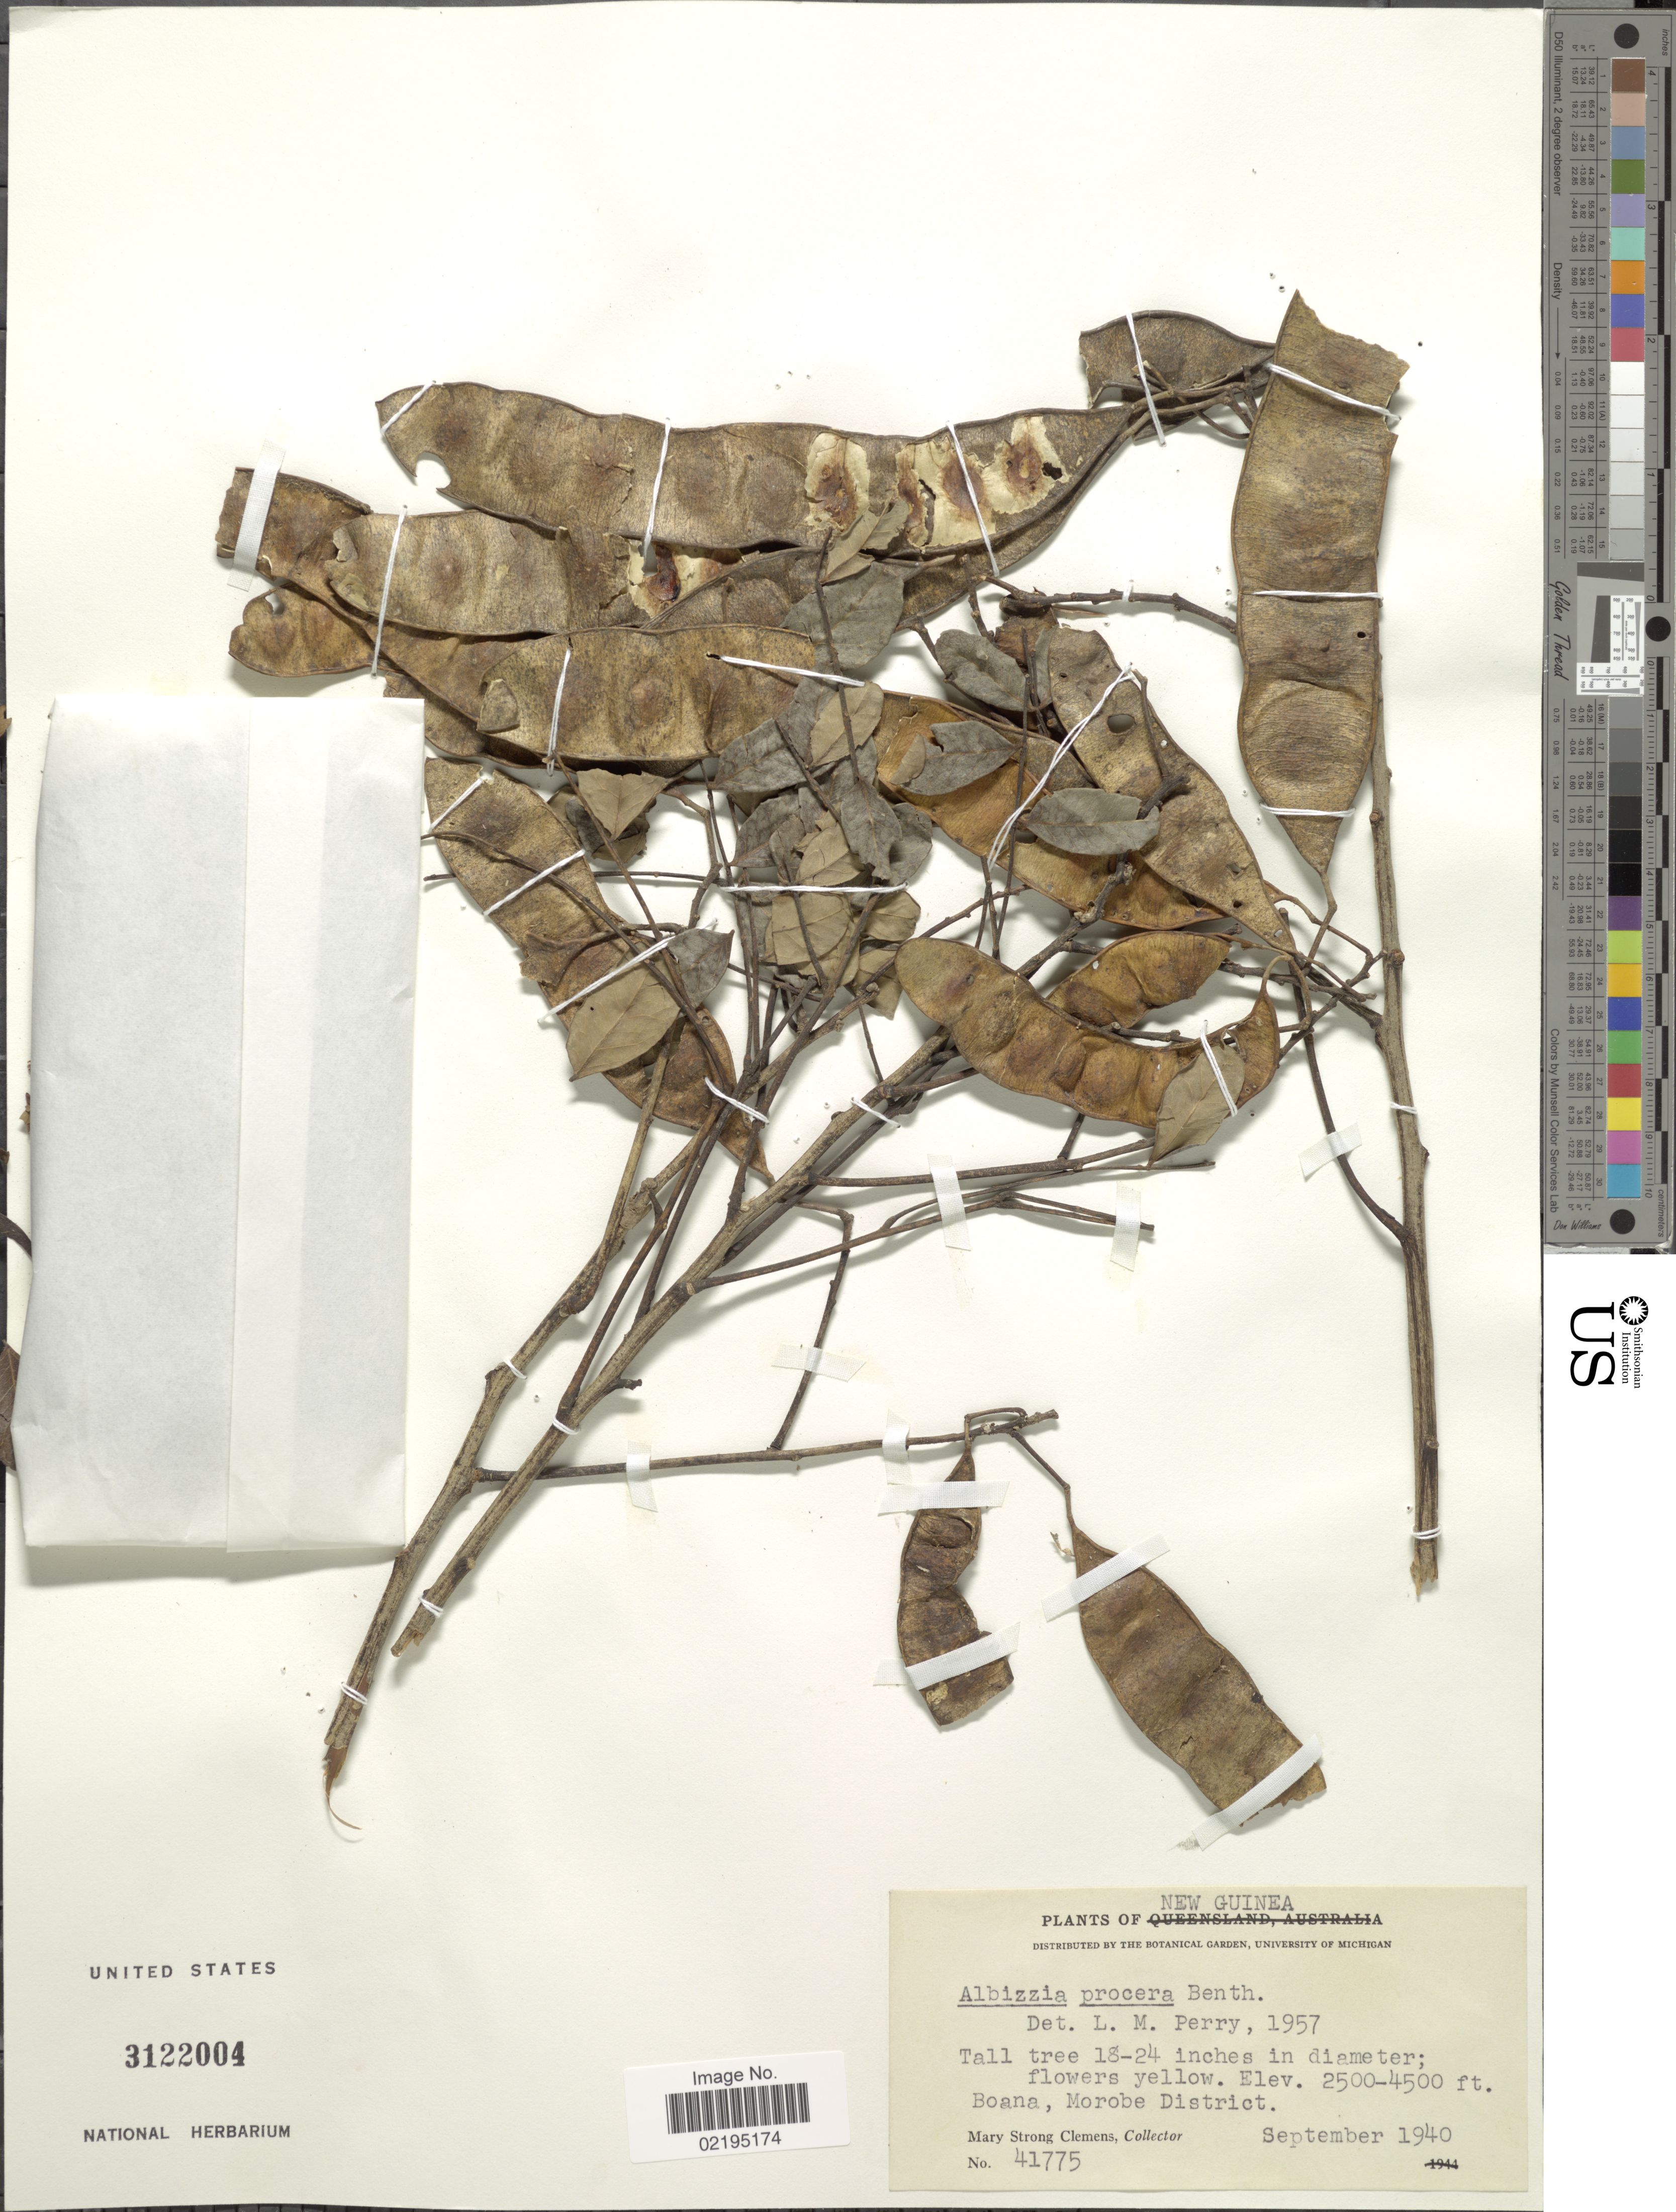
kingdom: Plantae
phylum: Tracheophyta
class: Magnoliopsida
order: Fabales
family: Fabaceae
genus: Albizia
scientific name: Albizia procera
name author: (Roxb.) Benth.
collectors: M. S. Clemens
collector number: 41775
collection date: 1940-09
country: Papua New Guinea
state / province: Morobe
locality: Boana.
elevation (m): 762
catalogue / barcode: US 3122004